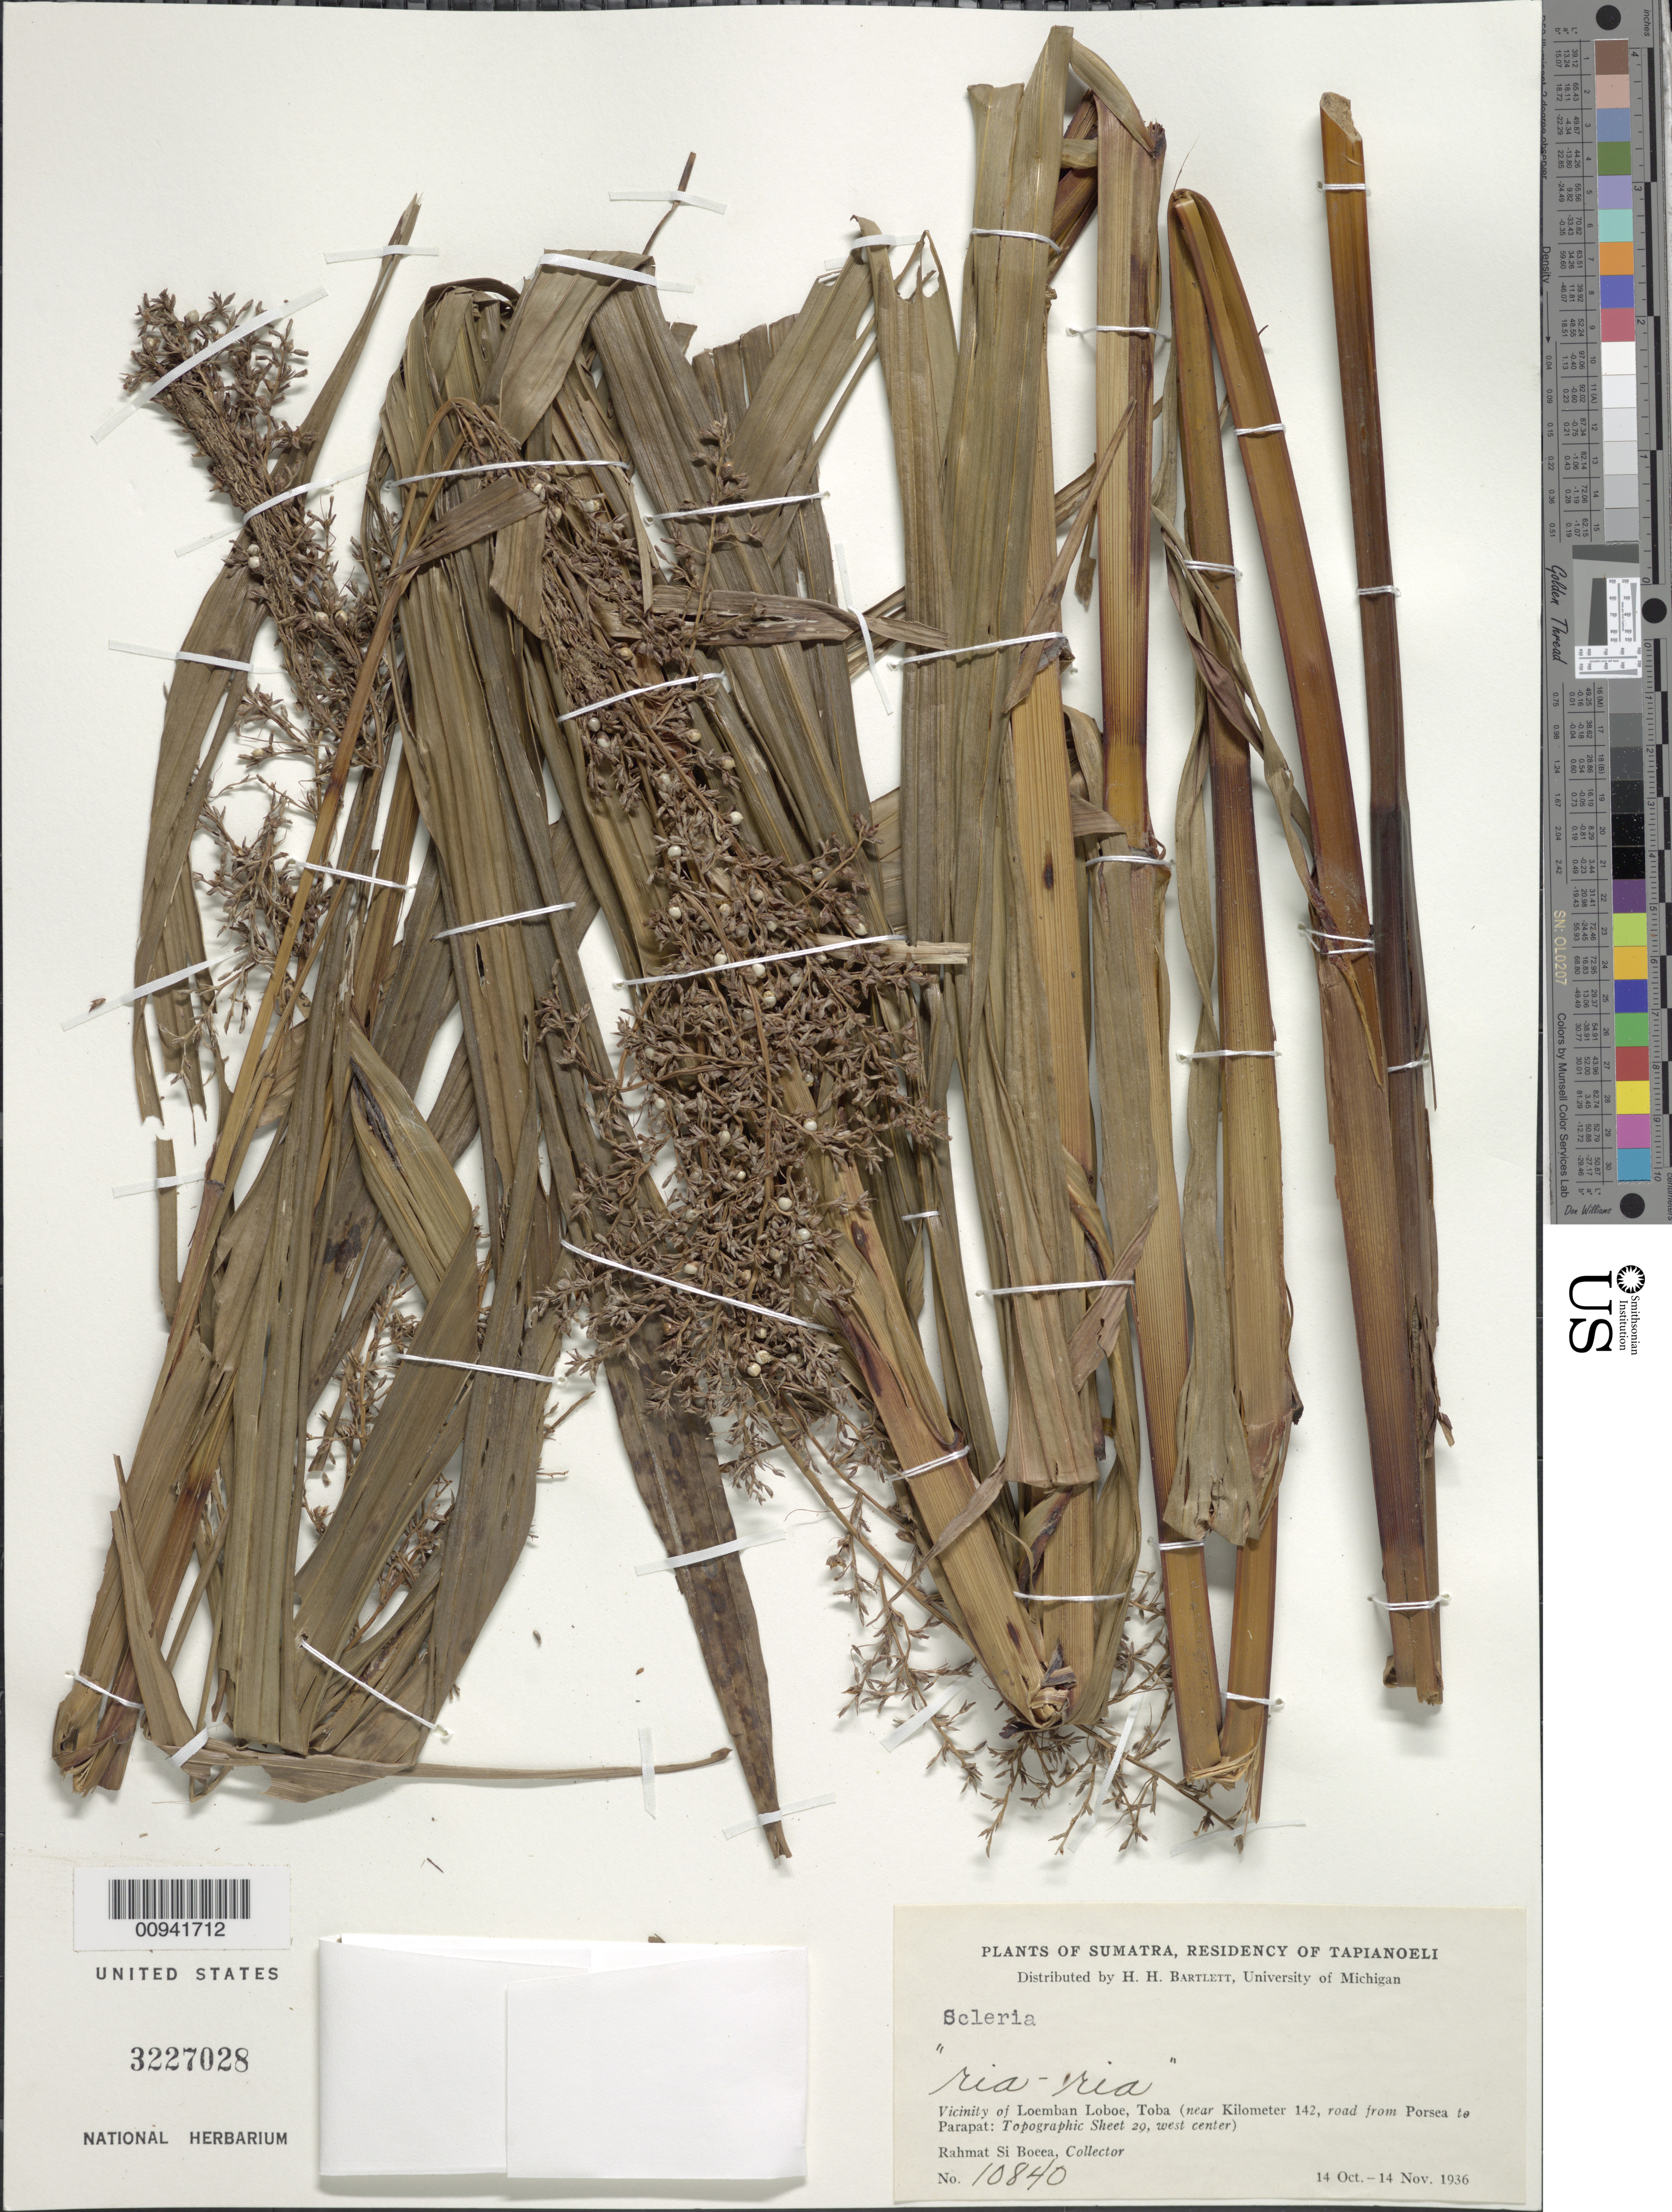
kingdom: Plantae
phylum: Tracheophyta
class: Liliopsida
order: Poales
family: Cyperaceae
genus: Scleria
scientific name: Scleria terrestris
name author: (L.) Fassett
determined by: Kern, J. H.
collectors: Rahmat Si Boeea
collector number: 10840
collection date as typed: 14 Oct 1936 to 14 Nov 1936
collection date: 1936-10-14/1936-11-14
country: Indonesia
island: Sumatra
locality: Residency of Tapianoeli; Vicinity of Loemban Loboe, Toba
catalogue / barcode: US 3227028